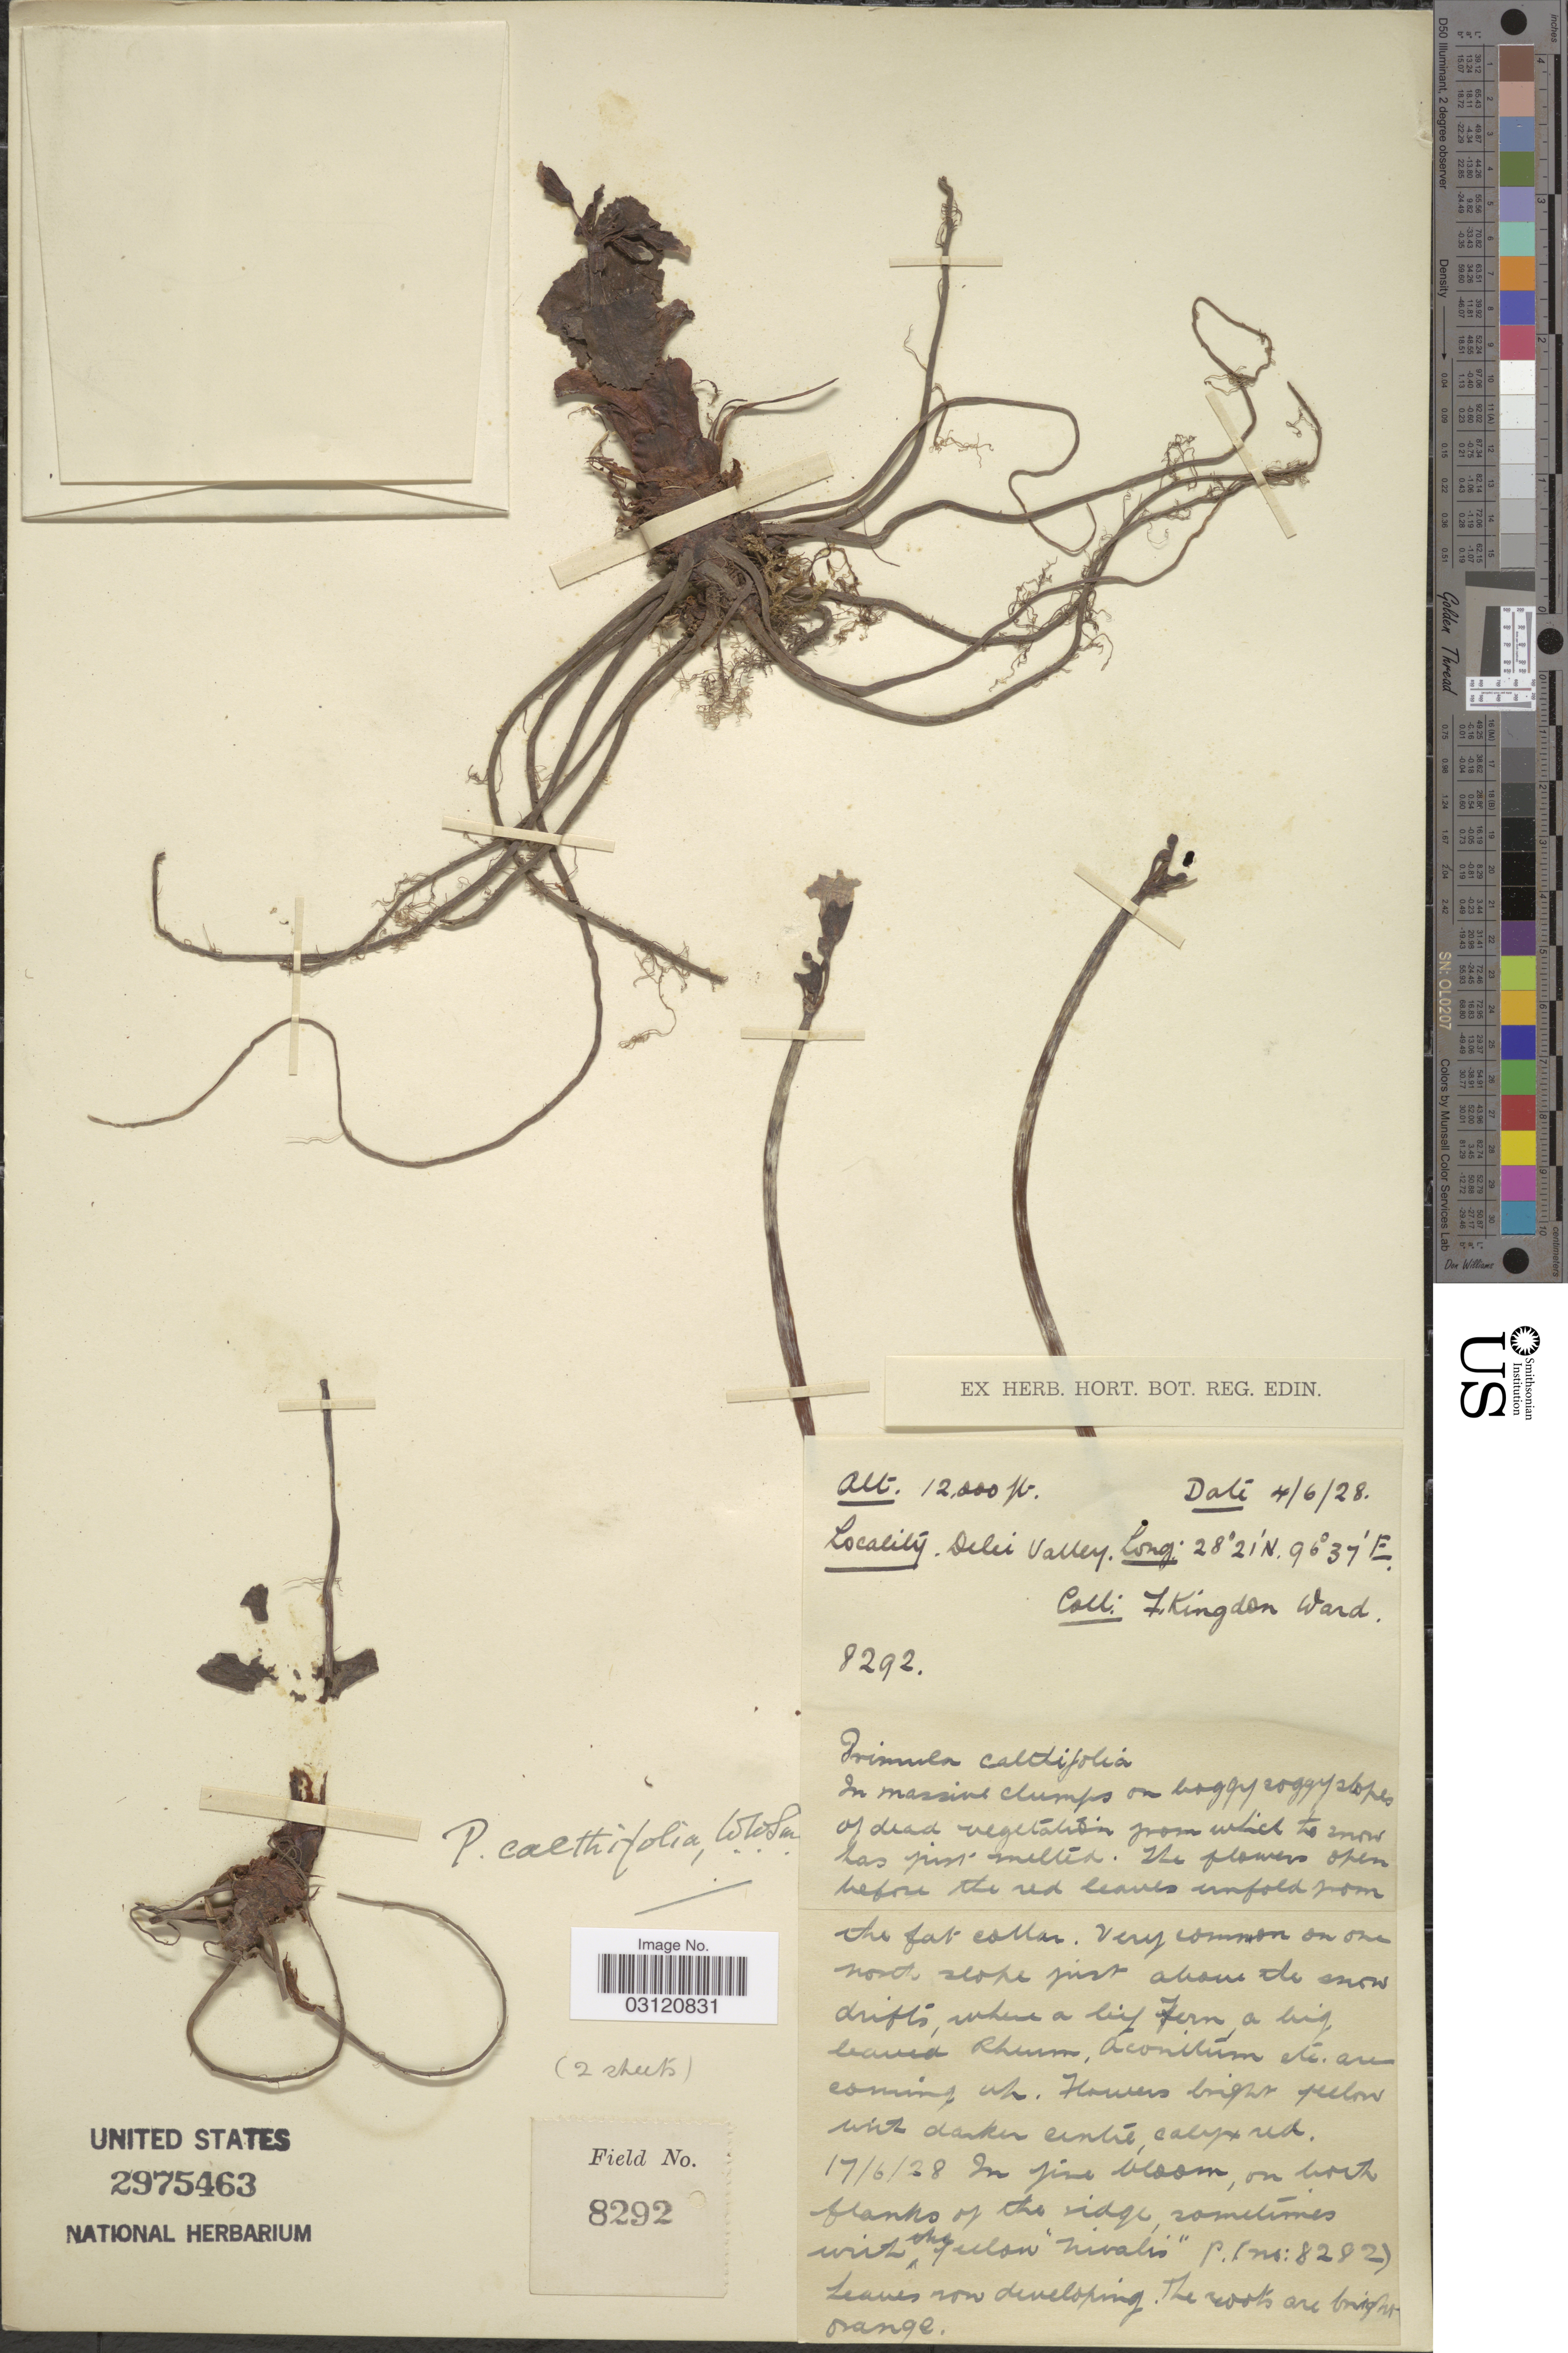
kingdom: Plantae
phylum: Tracheophyta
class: Magnoliopsida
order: Ericales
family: Primulaceae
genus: Primula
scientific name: Primula calthifolia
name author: W.W. Sm.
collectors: F. Kingdon Ward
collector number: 8292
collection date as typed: Transcribed d/m/y: 4/6/28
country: India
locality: Delei Valley.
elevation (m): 3658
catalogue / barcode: US 2975463